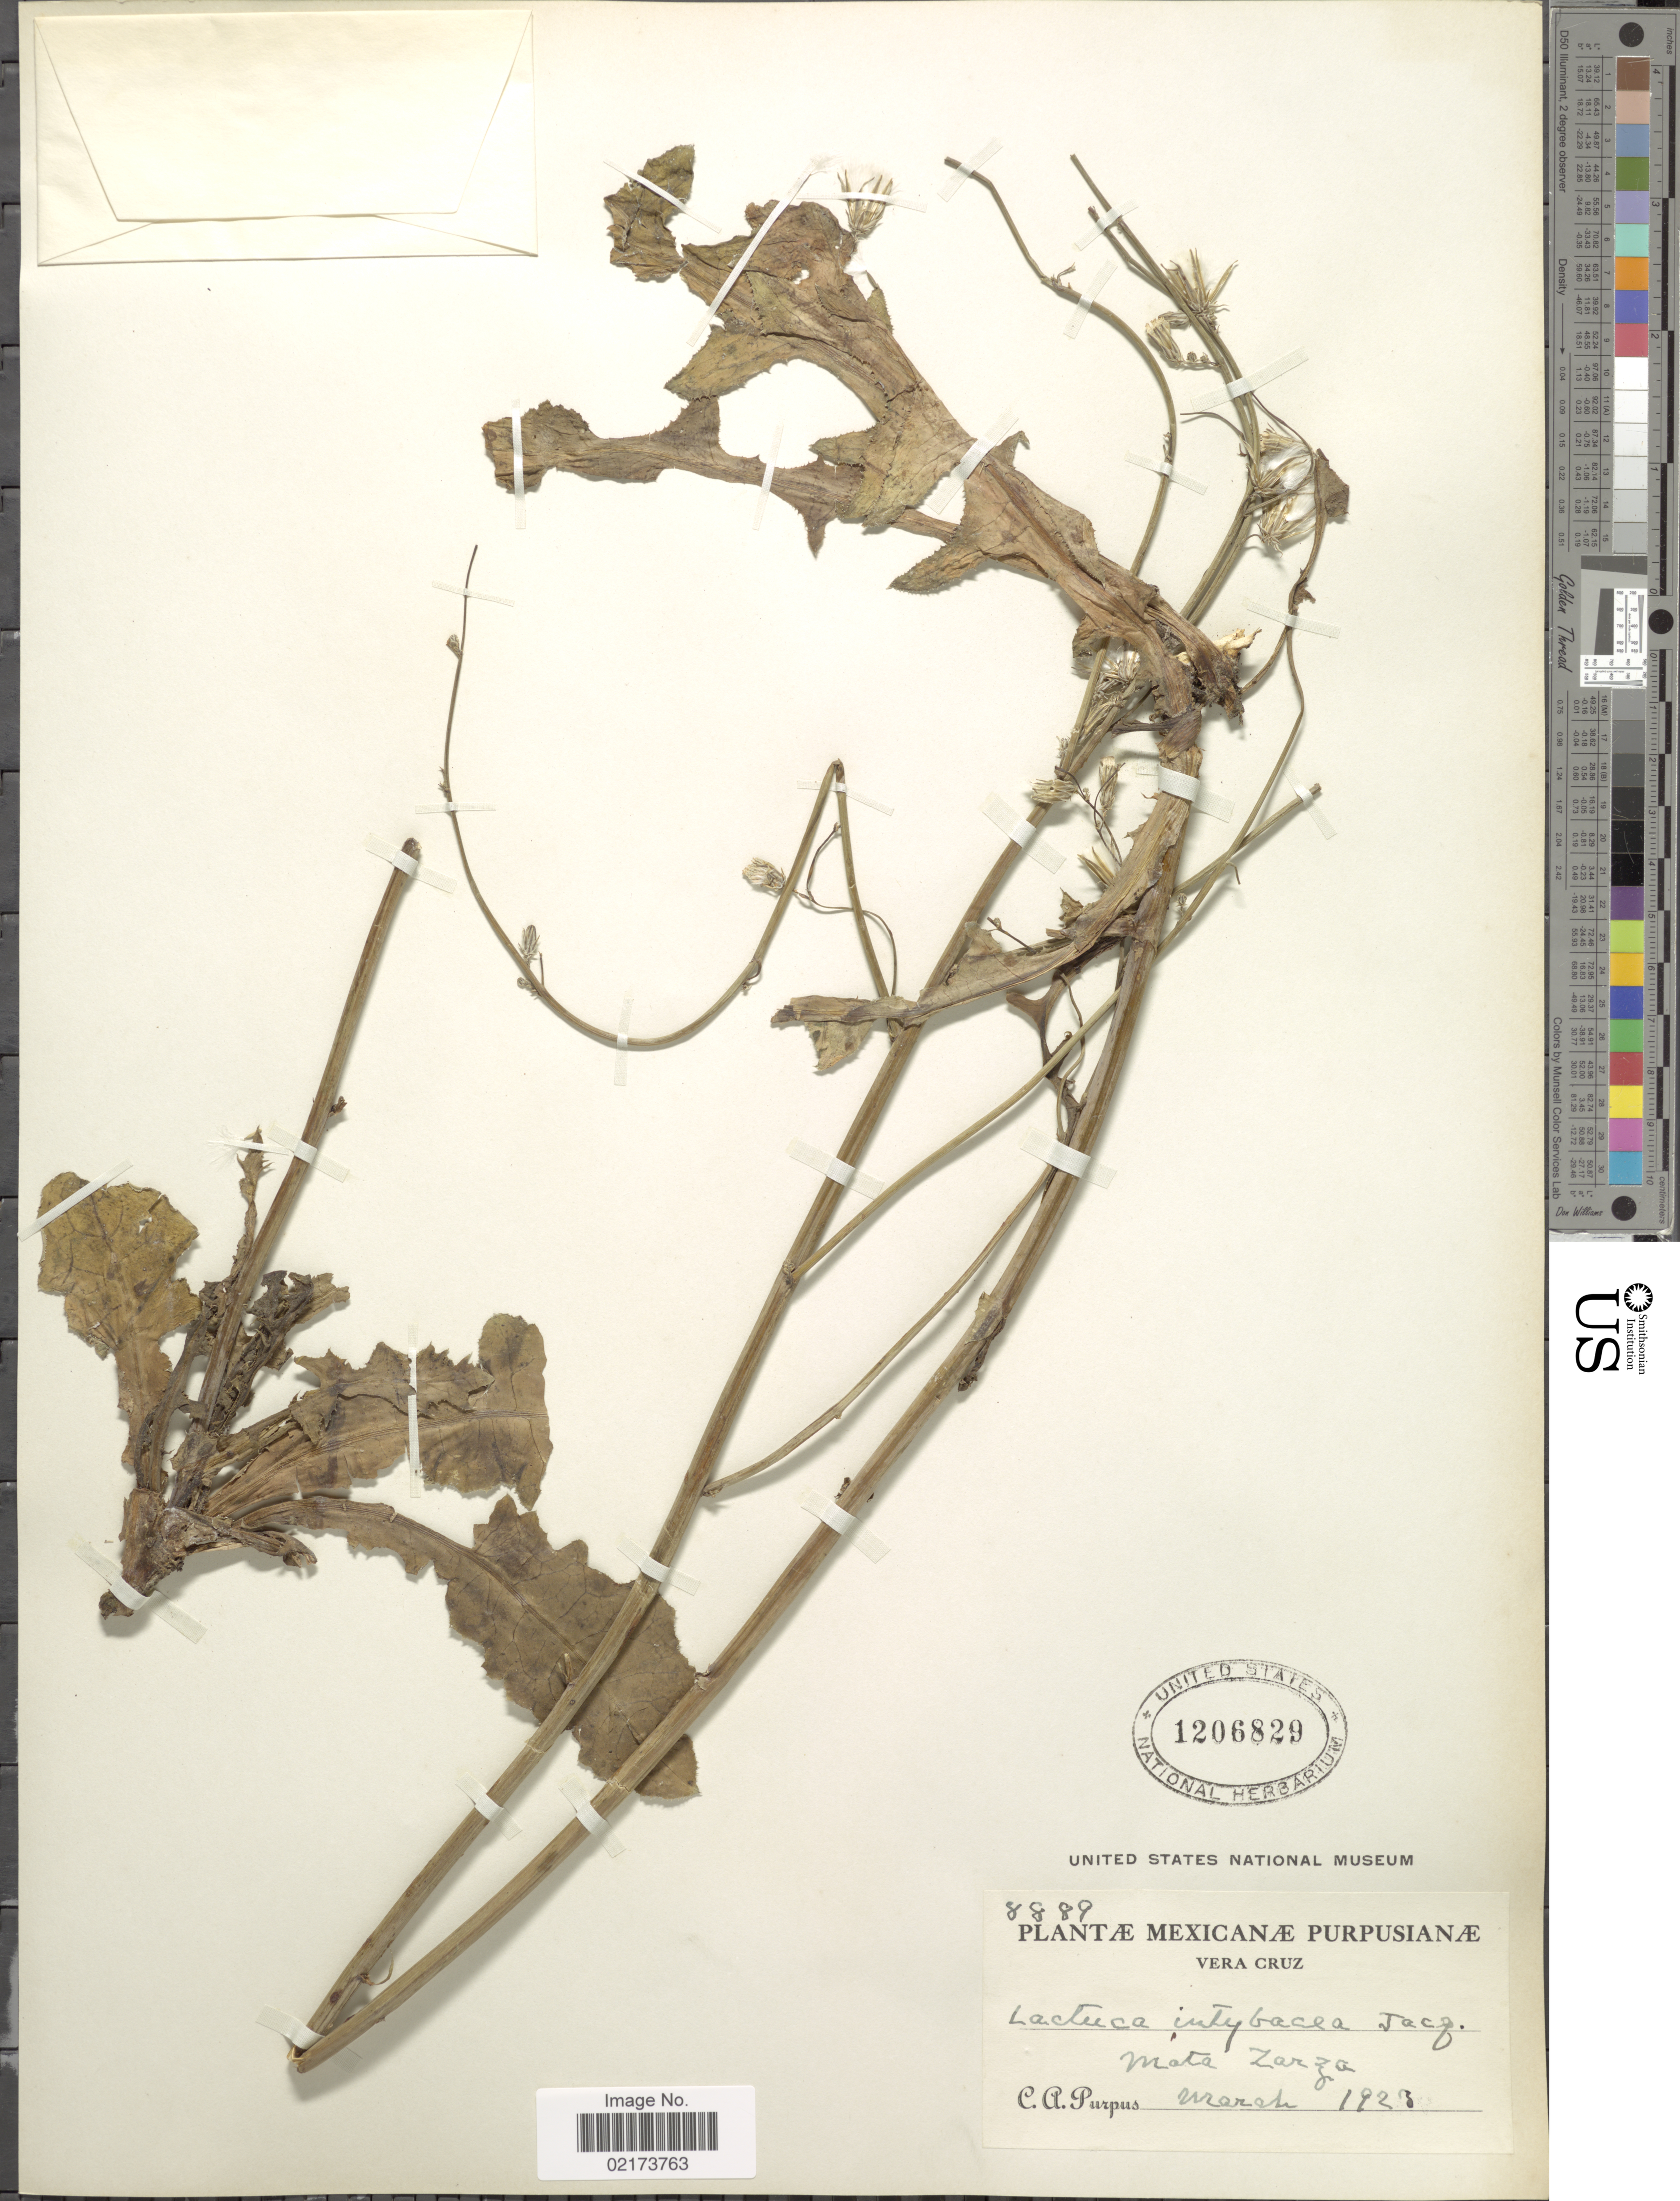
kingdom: Plantae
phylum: Tracheophyta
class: Magnoliopsida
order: Asterales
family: Asteraceae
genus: Lactuca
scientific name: Lactuca intybacea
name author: (Jacq.) P. Beauv.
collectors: C. A. Purpus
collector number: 8889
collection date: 1923-03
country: Mexico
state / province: Veracruz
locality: Vera Cruz, Mata Zarza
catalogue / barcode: US 1206829